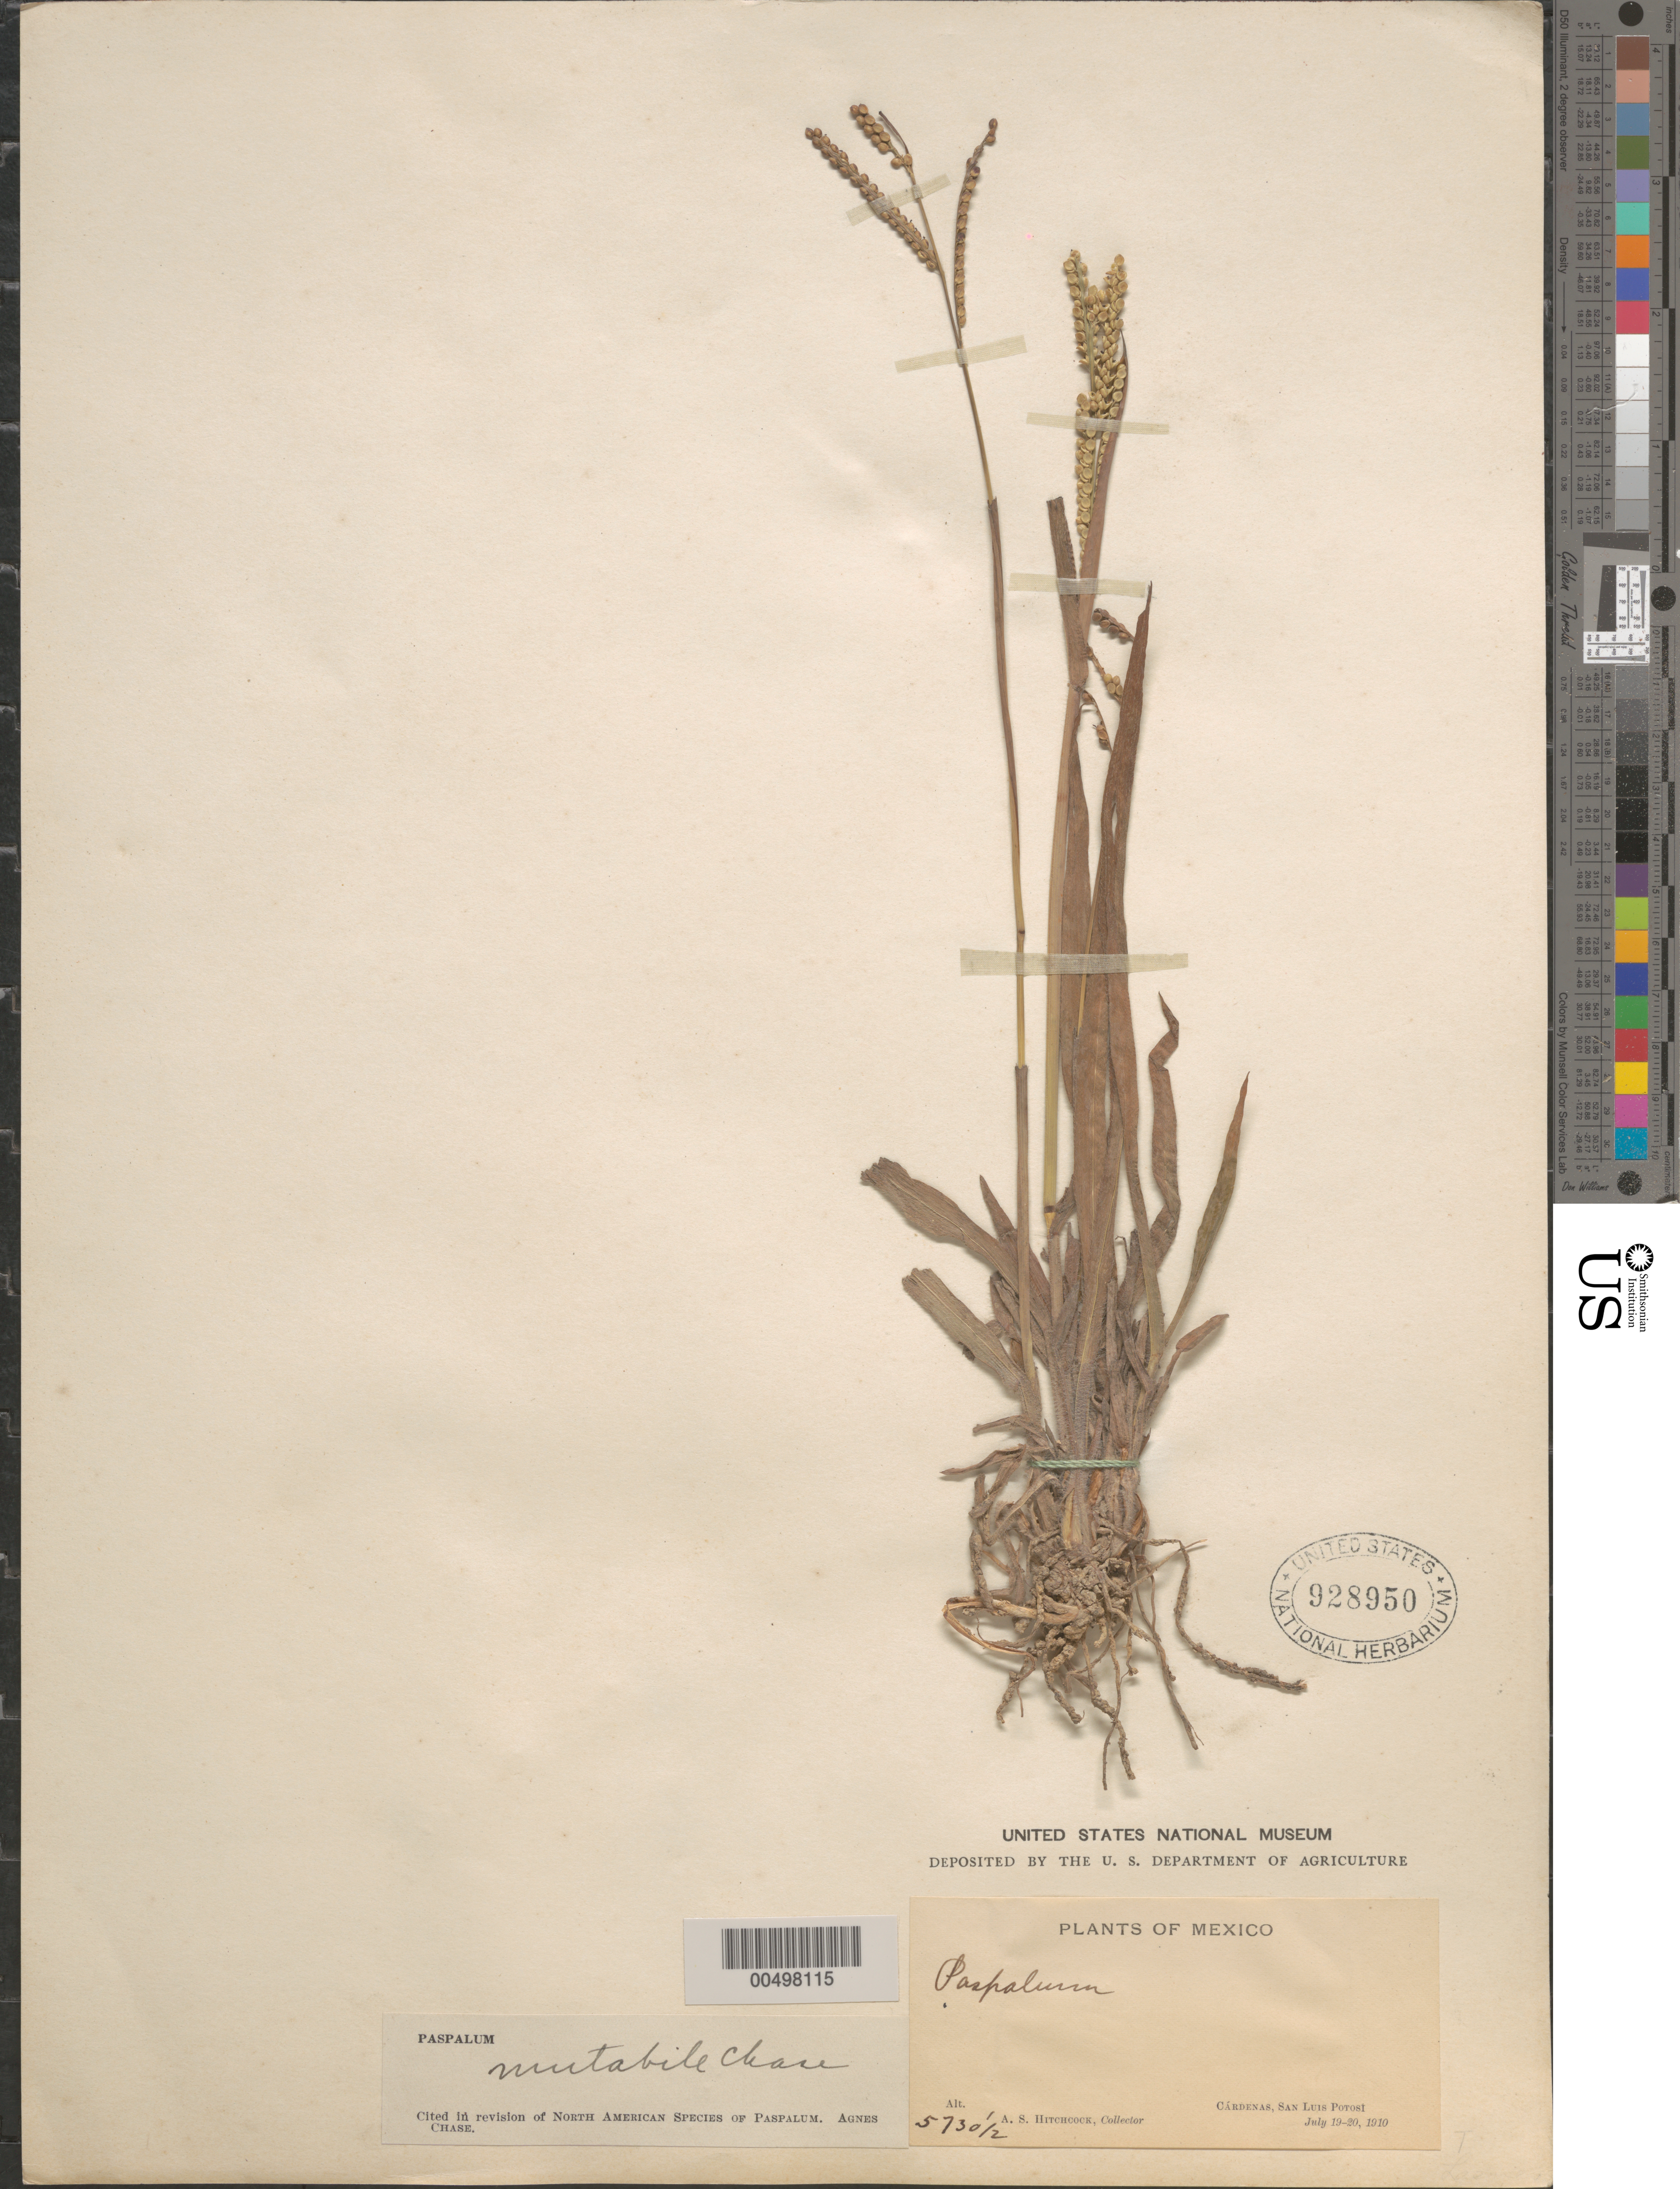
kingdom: Plantae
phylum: Tracheophyta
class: Liliopsida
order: Poales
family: Poaceae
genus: Paspalum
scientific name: Paspalum mutabile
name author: Chase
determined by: Chase, [M.] Agnes, (US)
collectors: A. S. Hitchcock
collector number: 5730.5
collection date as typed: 19 Jul 1910 to 20 Jul 1910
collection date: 1910-07-19/1910-07-20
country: Mexico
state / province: San Luis Potosi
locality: C rdenas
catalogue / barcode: US 928950